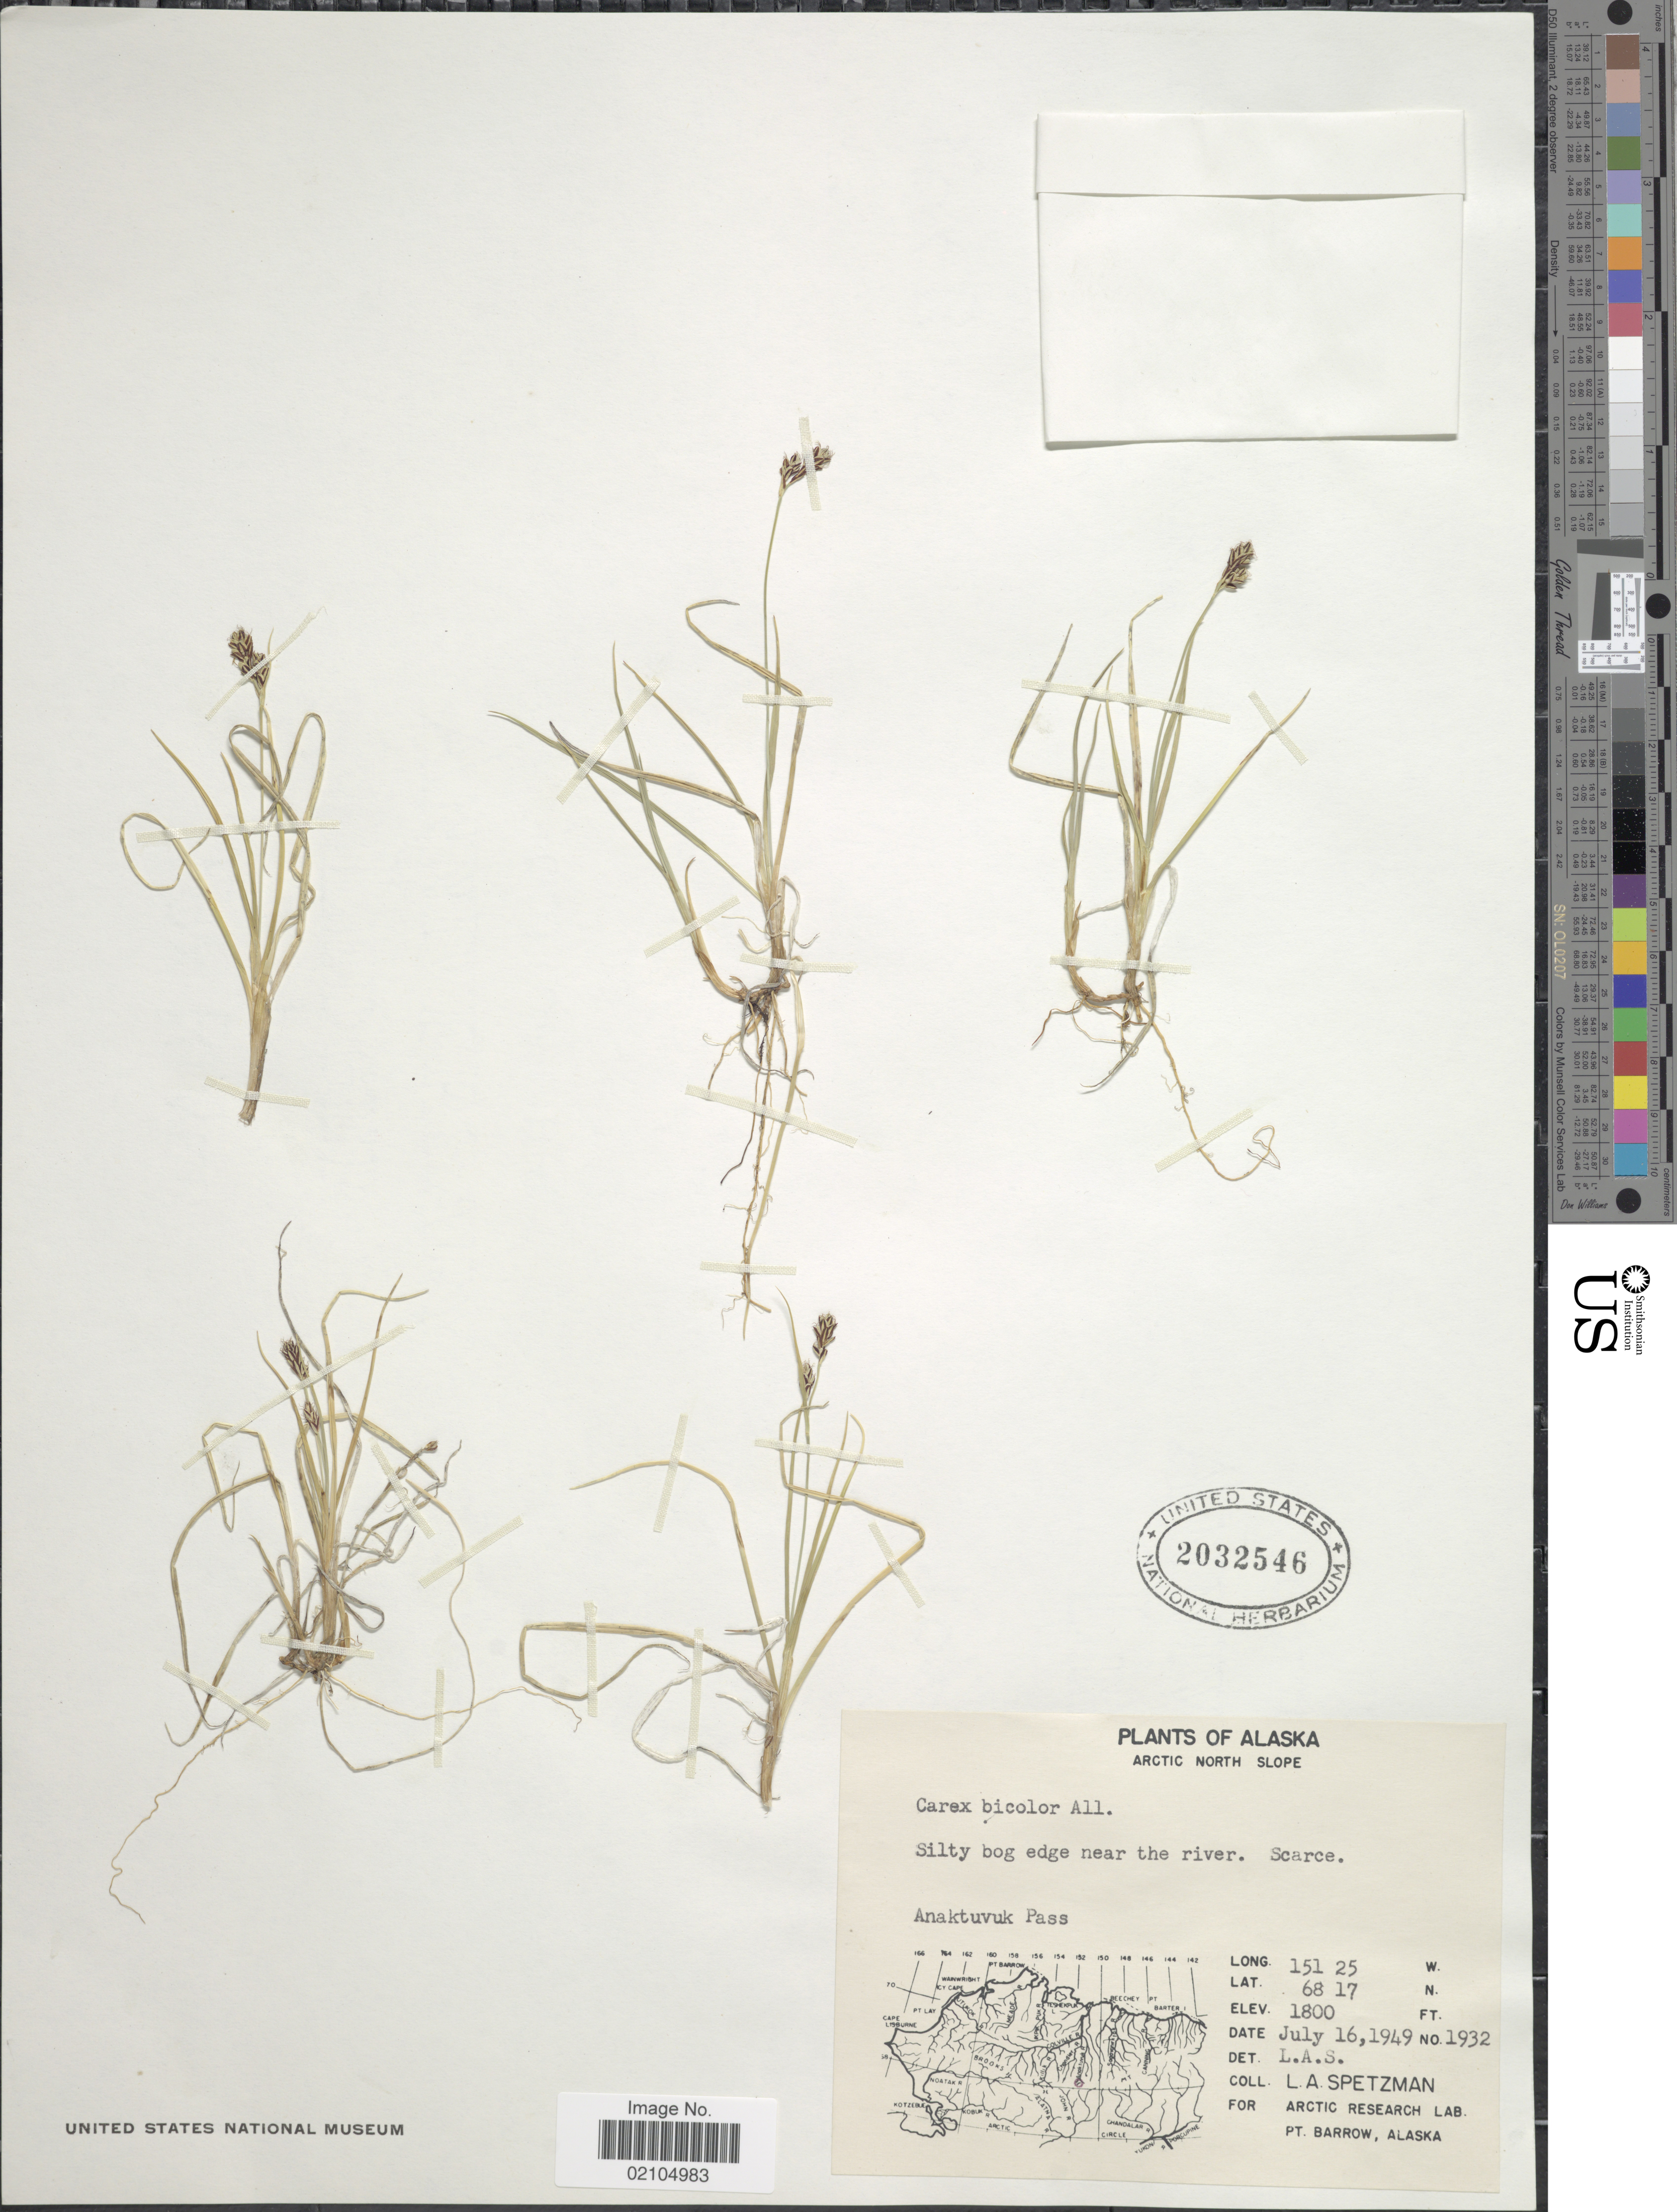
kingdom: Plantae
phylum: Tracheophyta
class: Liliopsida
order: Poales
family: Cyperaceae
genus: Carex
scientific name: Carex bicolor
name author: Bellardi ex All.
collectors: L. Spetzman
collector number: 1932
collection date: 1949-07-16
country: United States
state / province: Alaska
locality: Arctic North Slope. Silty bog edge near the river. Anaktuvuk Pass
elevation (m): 549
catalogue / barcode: US 2032546